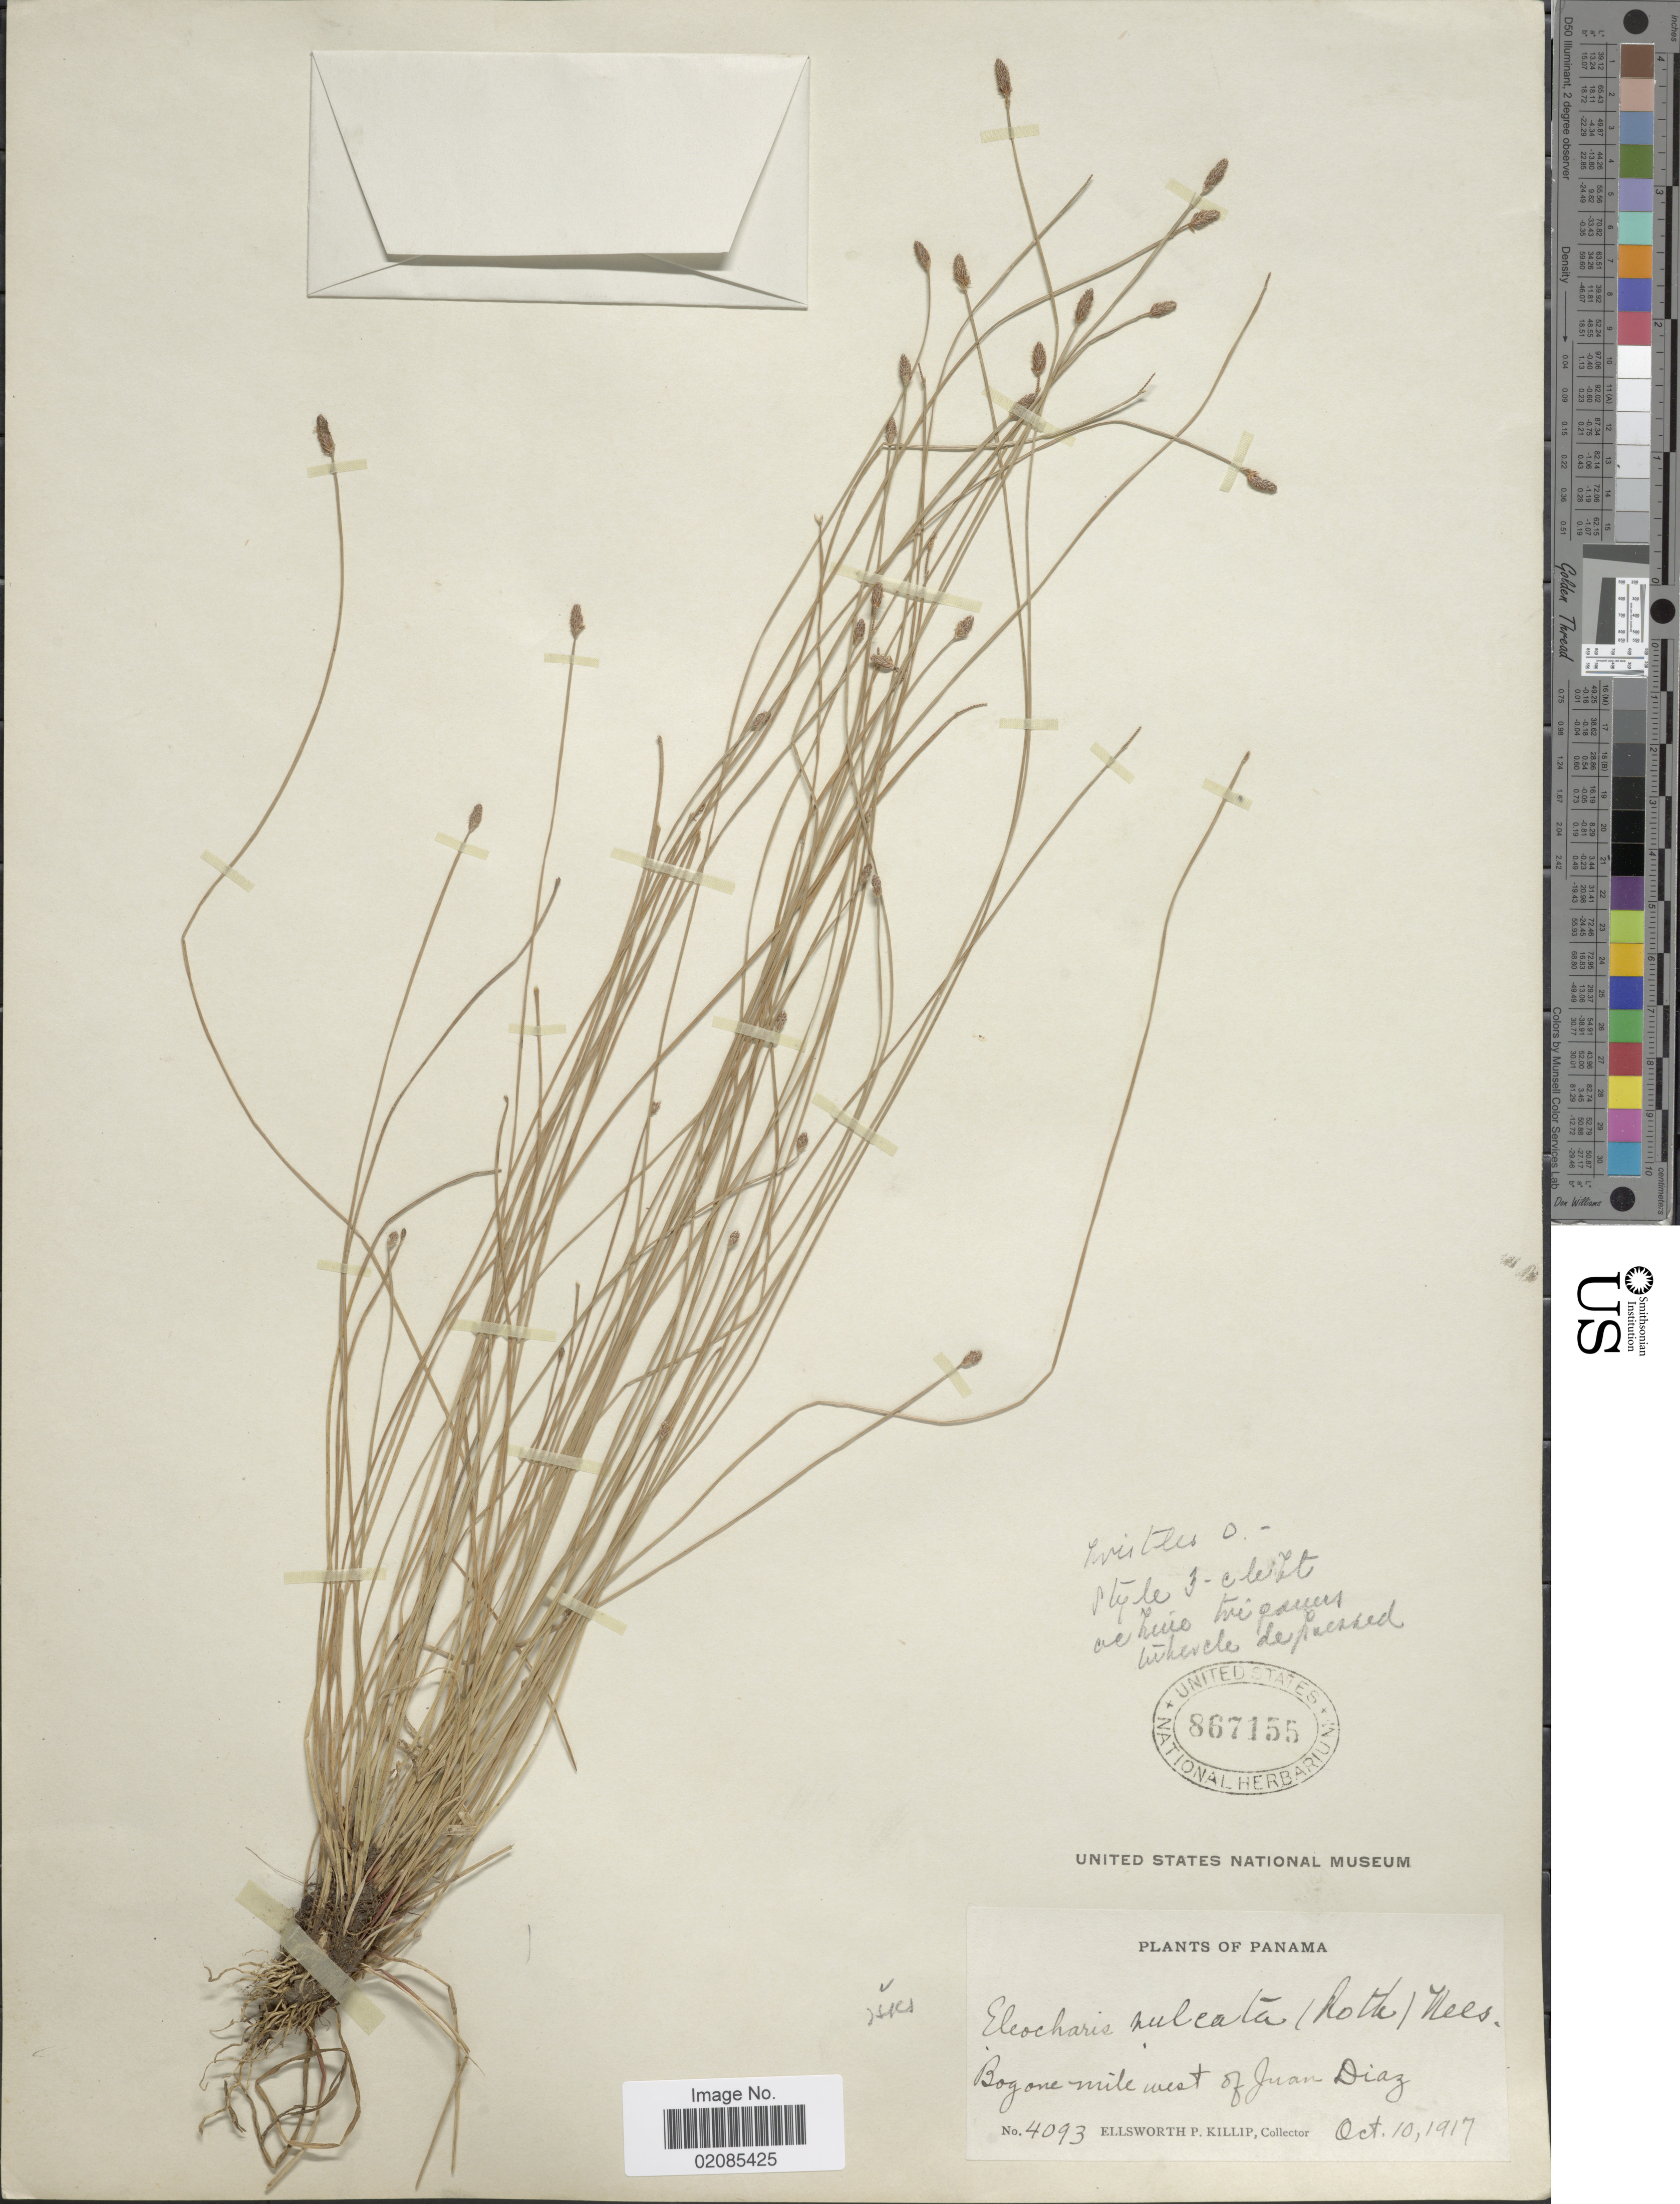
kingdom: Plantae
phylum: Tracheophyta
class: Liliopsida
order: Poales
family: Cyperaceae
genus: Eleocharis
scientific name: Eleocharis filiculmis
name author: Kunth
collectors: E. P. Killip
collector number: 4093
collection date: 1917-10-10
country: Panama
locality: Bog one mile west of Juan Diaz.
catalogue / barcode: US 867155